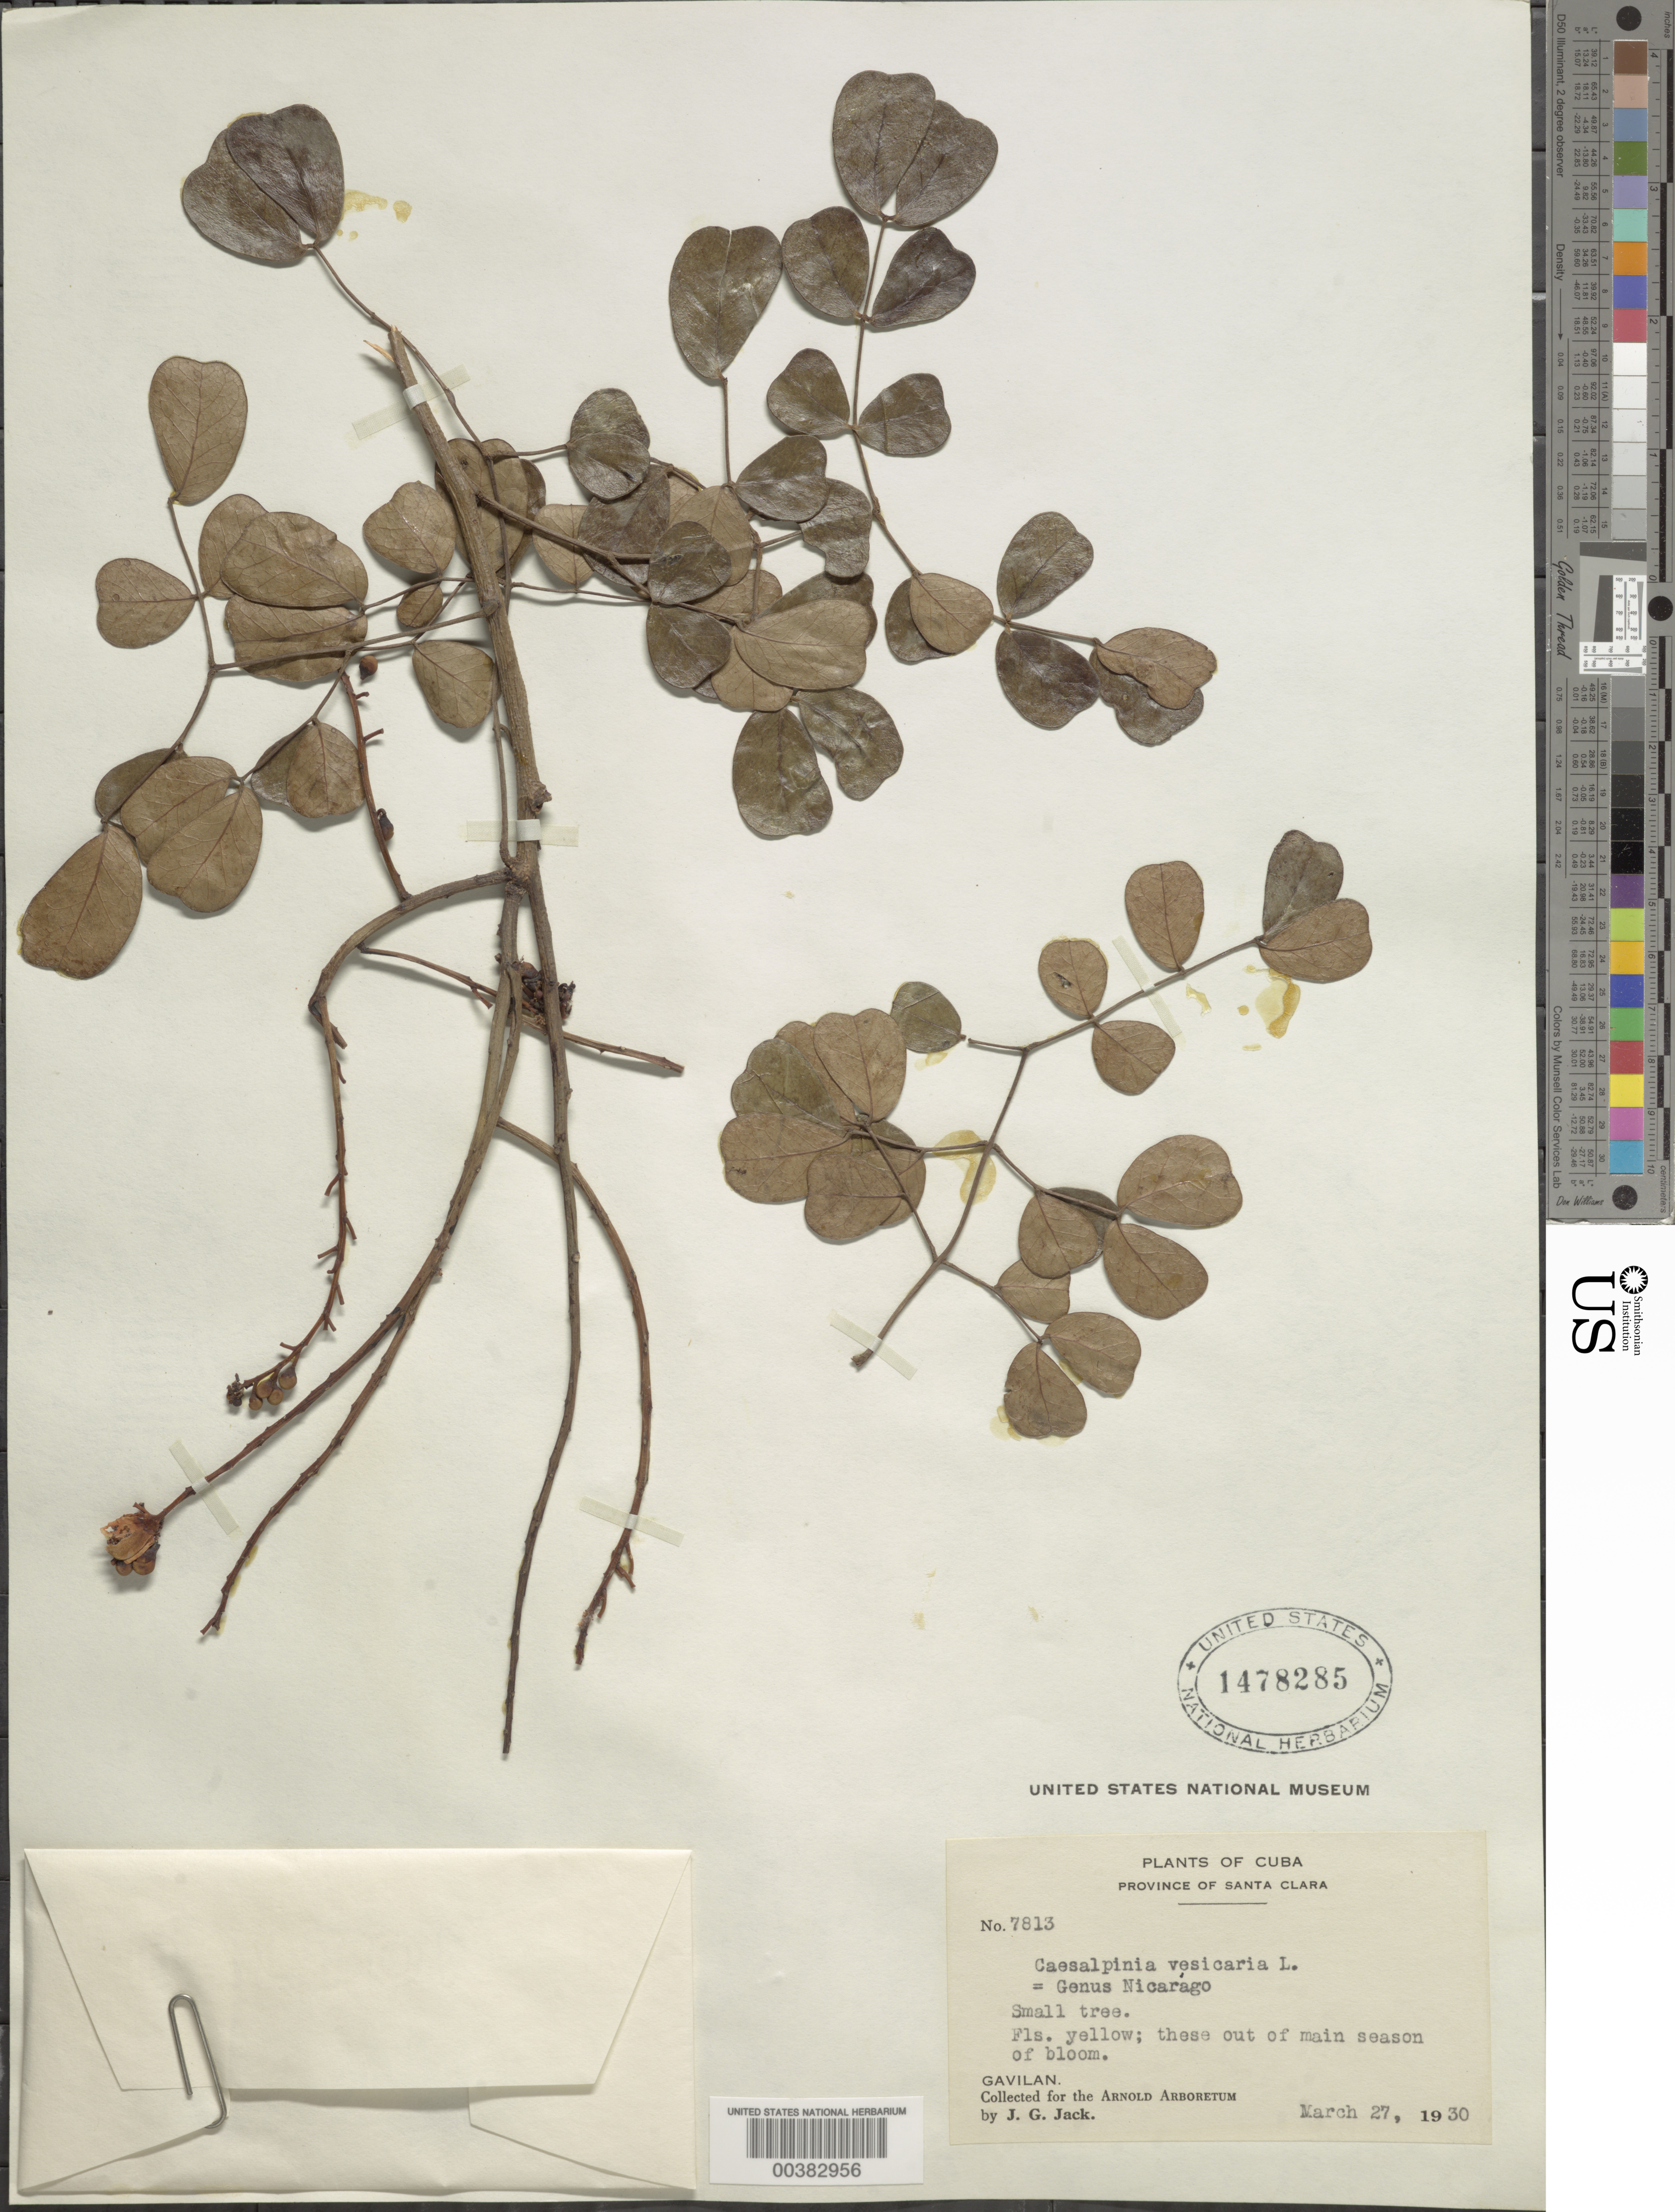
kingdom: Plantae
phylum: Tracheophyta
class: Magnoliopsida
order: Fabales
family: Fabaceae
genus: Tara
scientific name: Tara vesicaria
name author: (L.) Molinari et al.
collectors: J. G. Jack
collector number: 7813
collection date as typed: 27 Mar 1930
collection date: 1930-03-27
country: Cuba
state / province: Las Villas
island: Greater Antilles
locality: Gavilan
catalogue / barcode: US 1478285